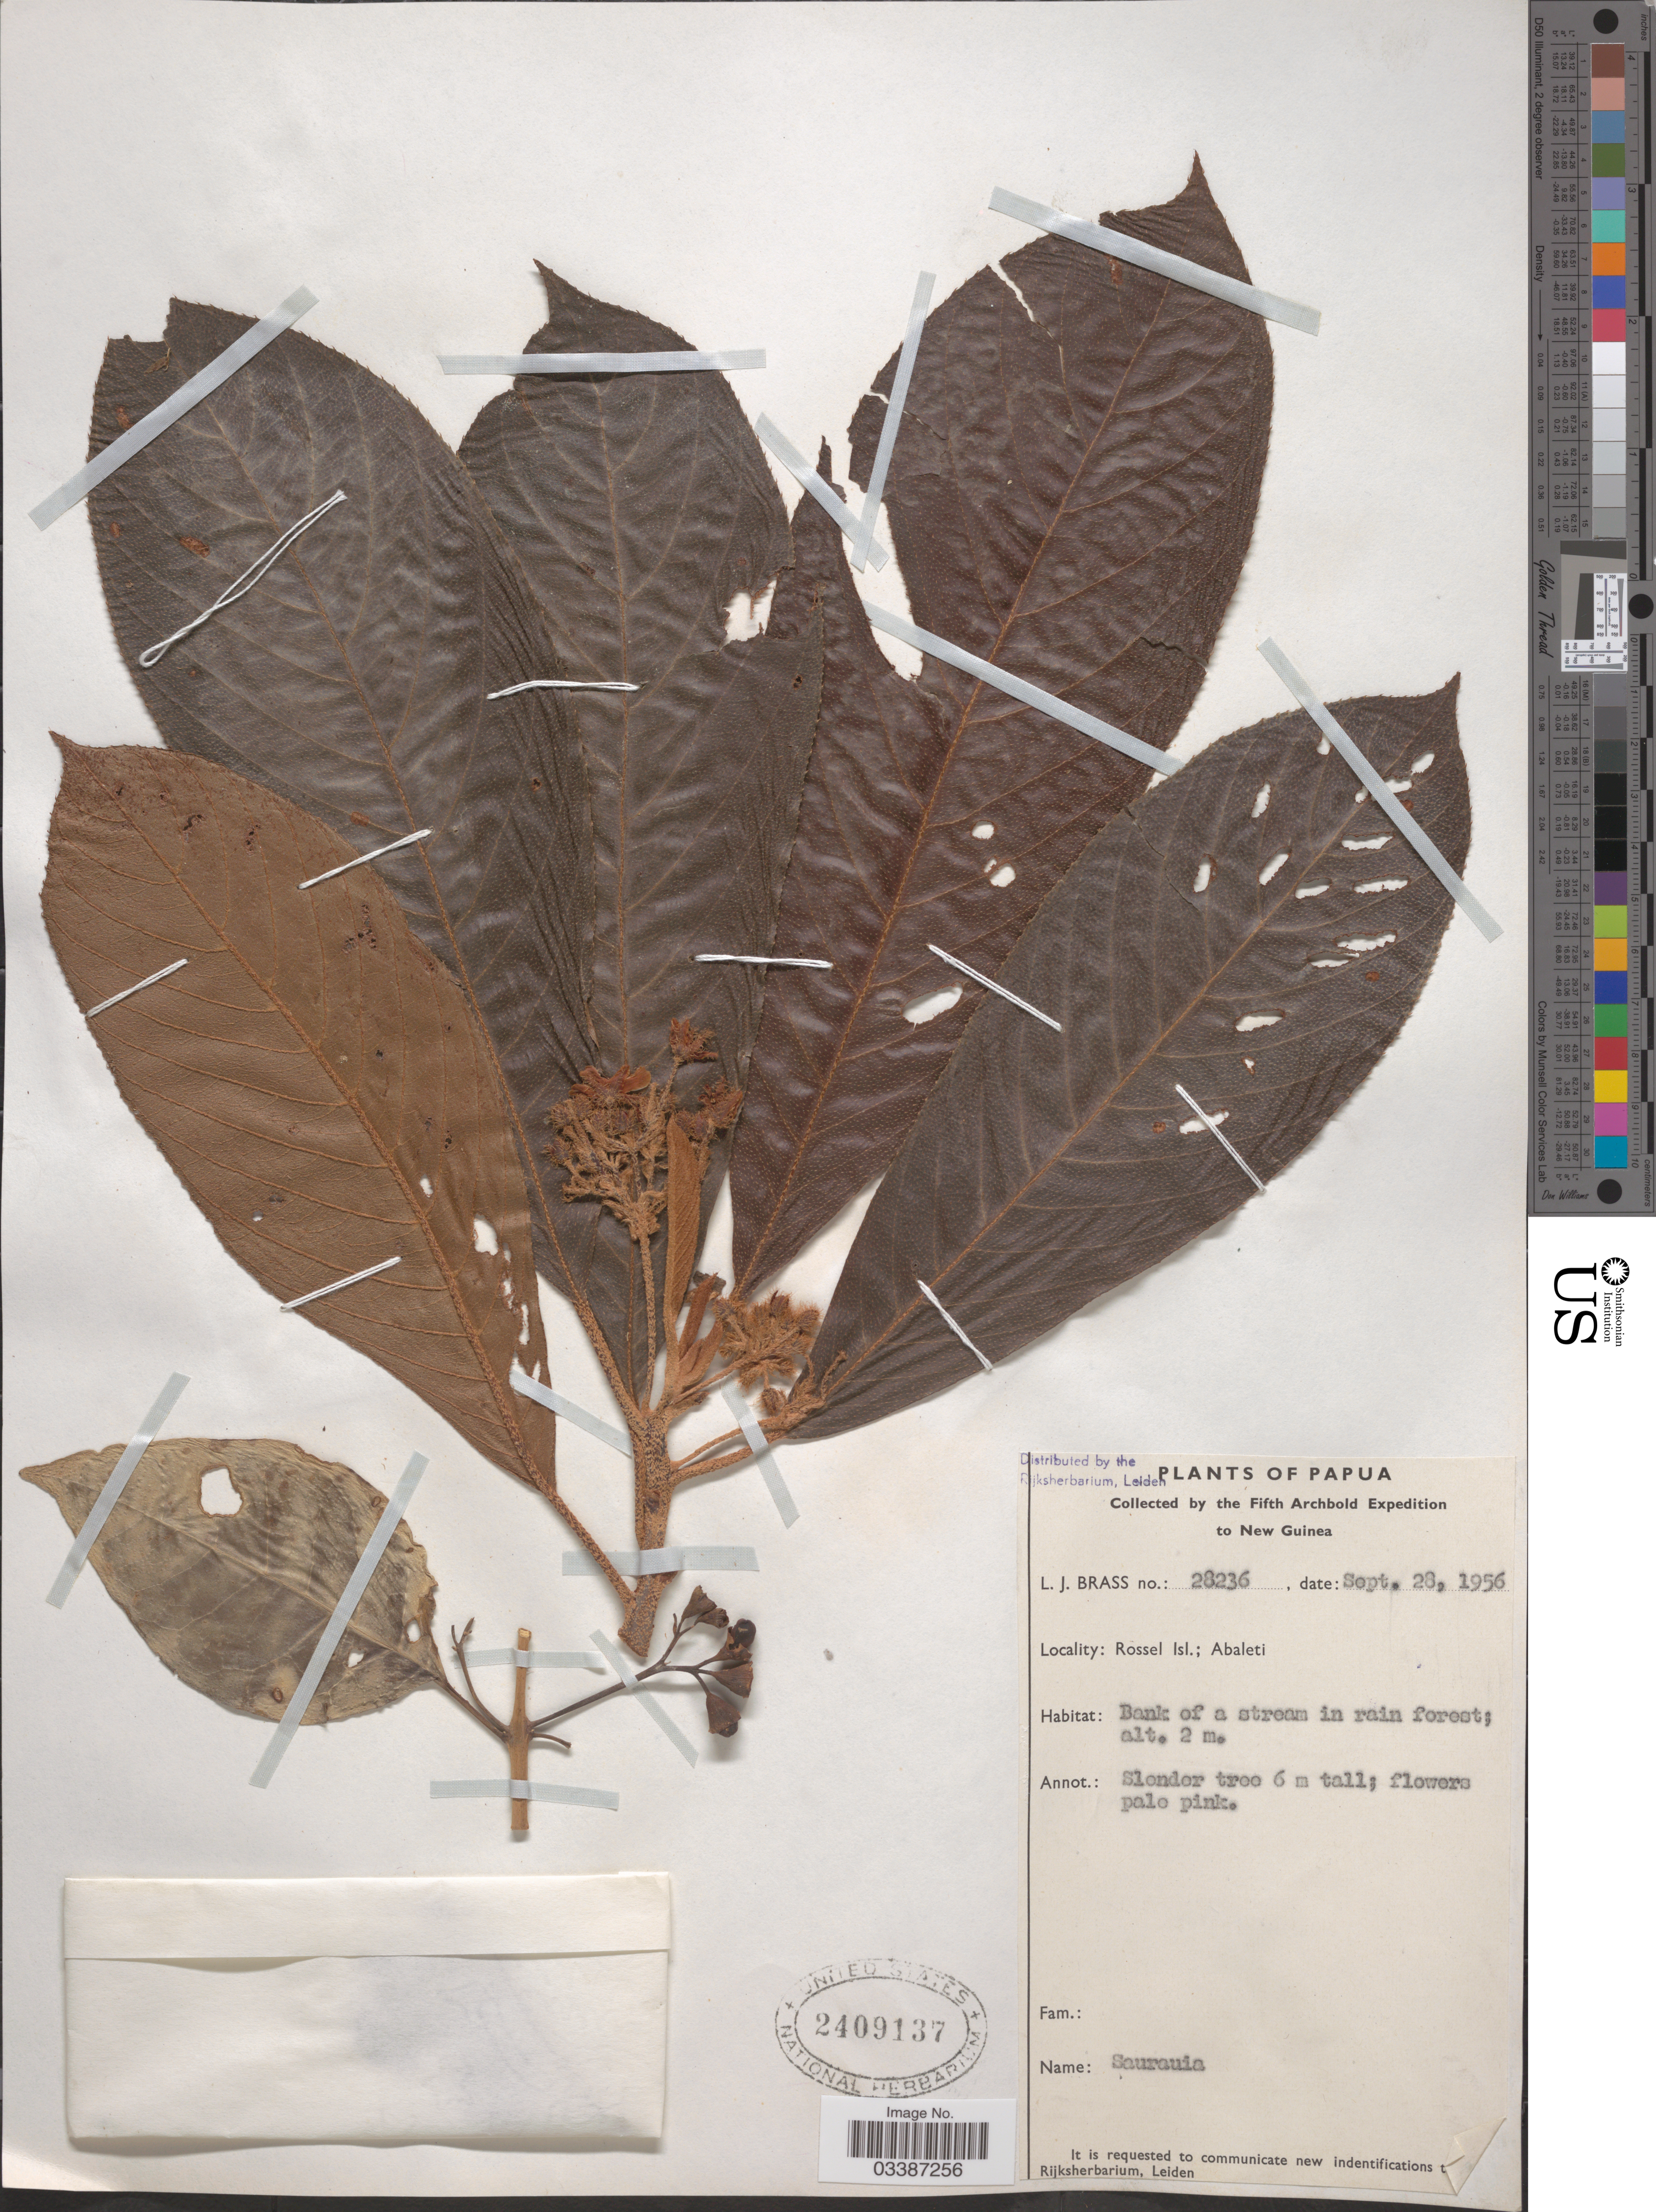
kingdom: Plantae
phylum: Tracheophyta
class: Magnoliopsida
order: Ericales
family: Actinidiaceae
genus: Saurauia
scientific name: Saurauia sp.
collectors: L. J. Brass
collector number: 28236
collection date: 1956-09-28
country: Papua New Guinea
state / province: Milne Bay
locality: Papua. New Guinea. Rossel Isl.; Abaleti.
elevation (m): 2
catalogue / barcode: US 2409137